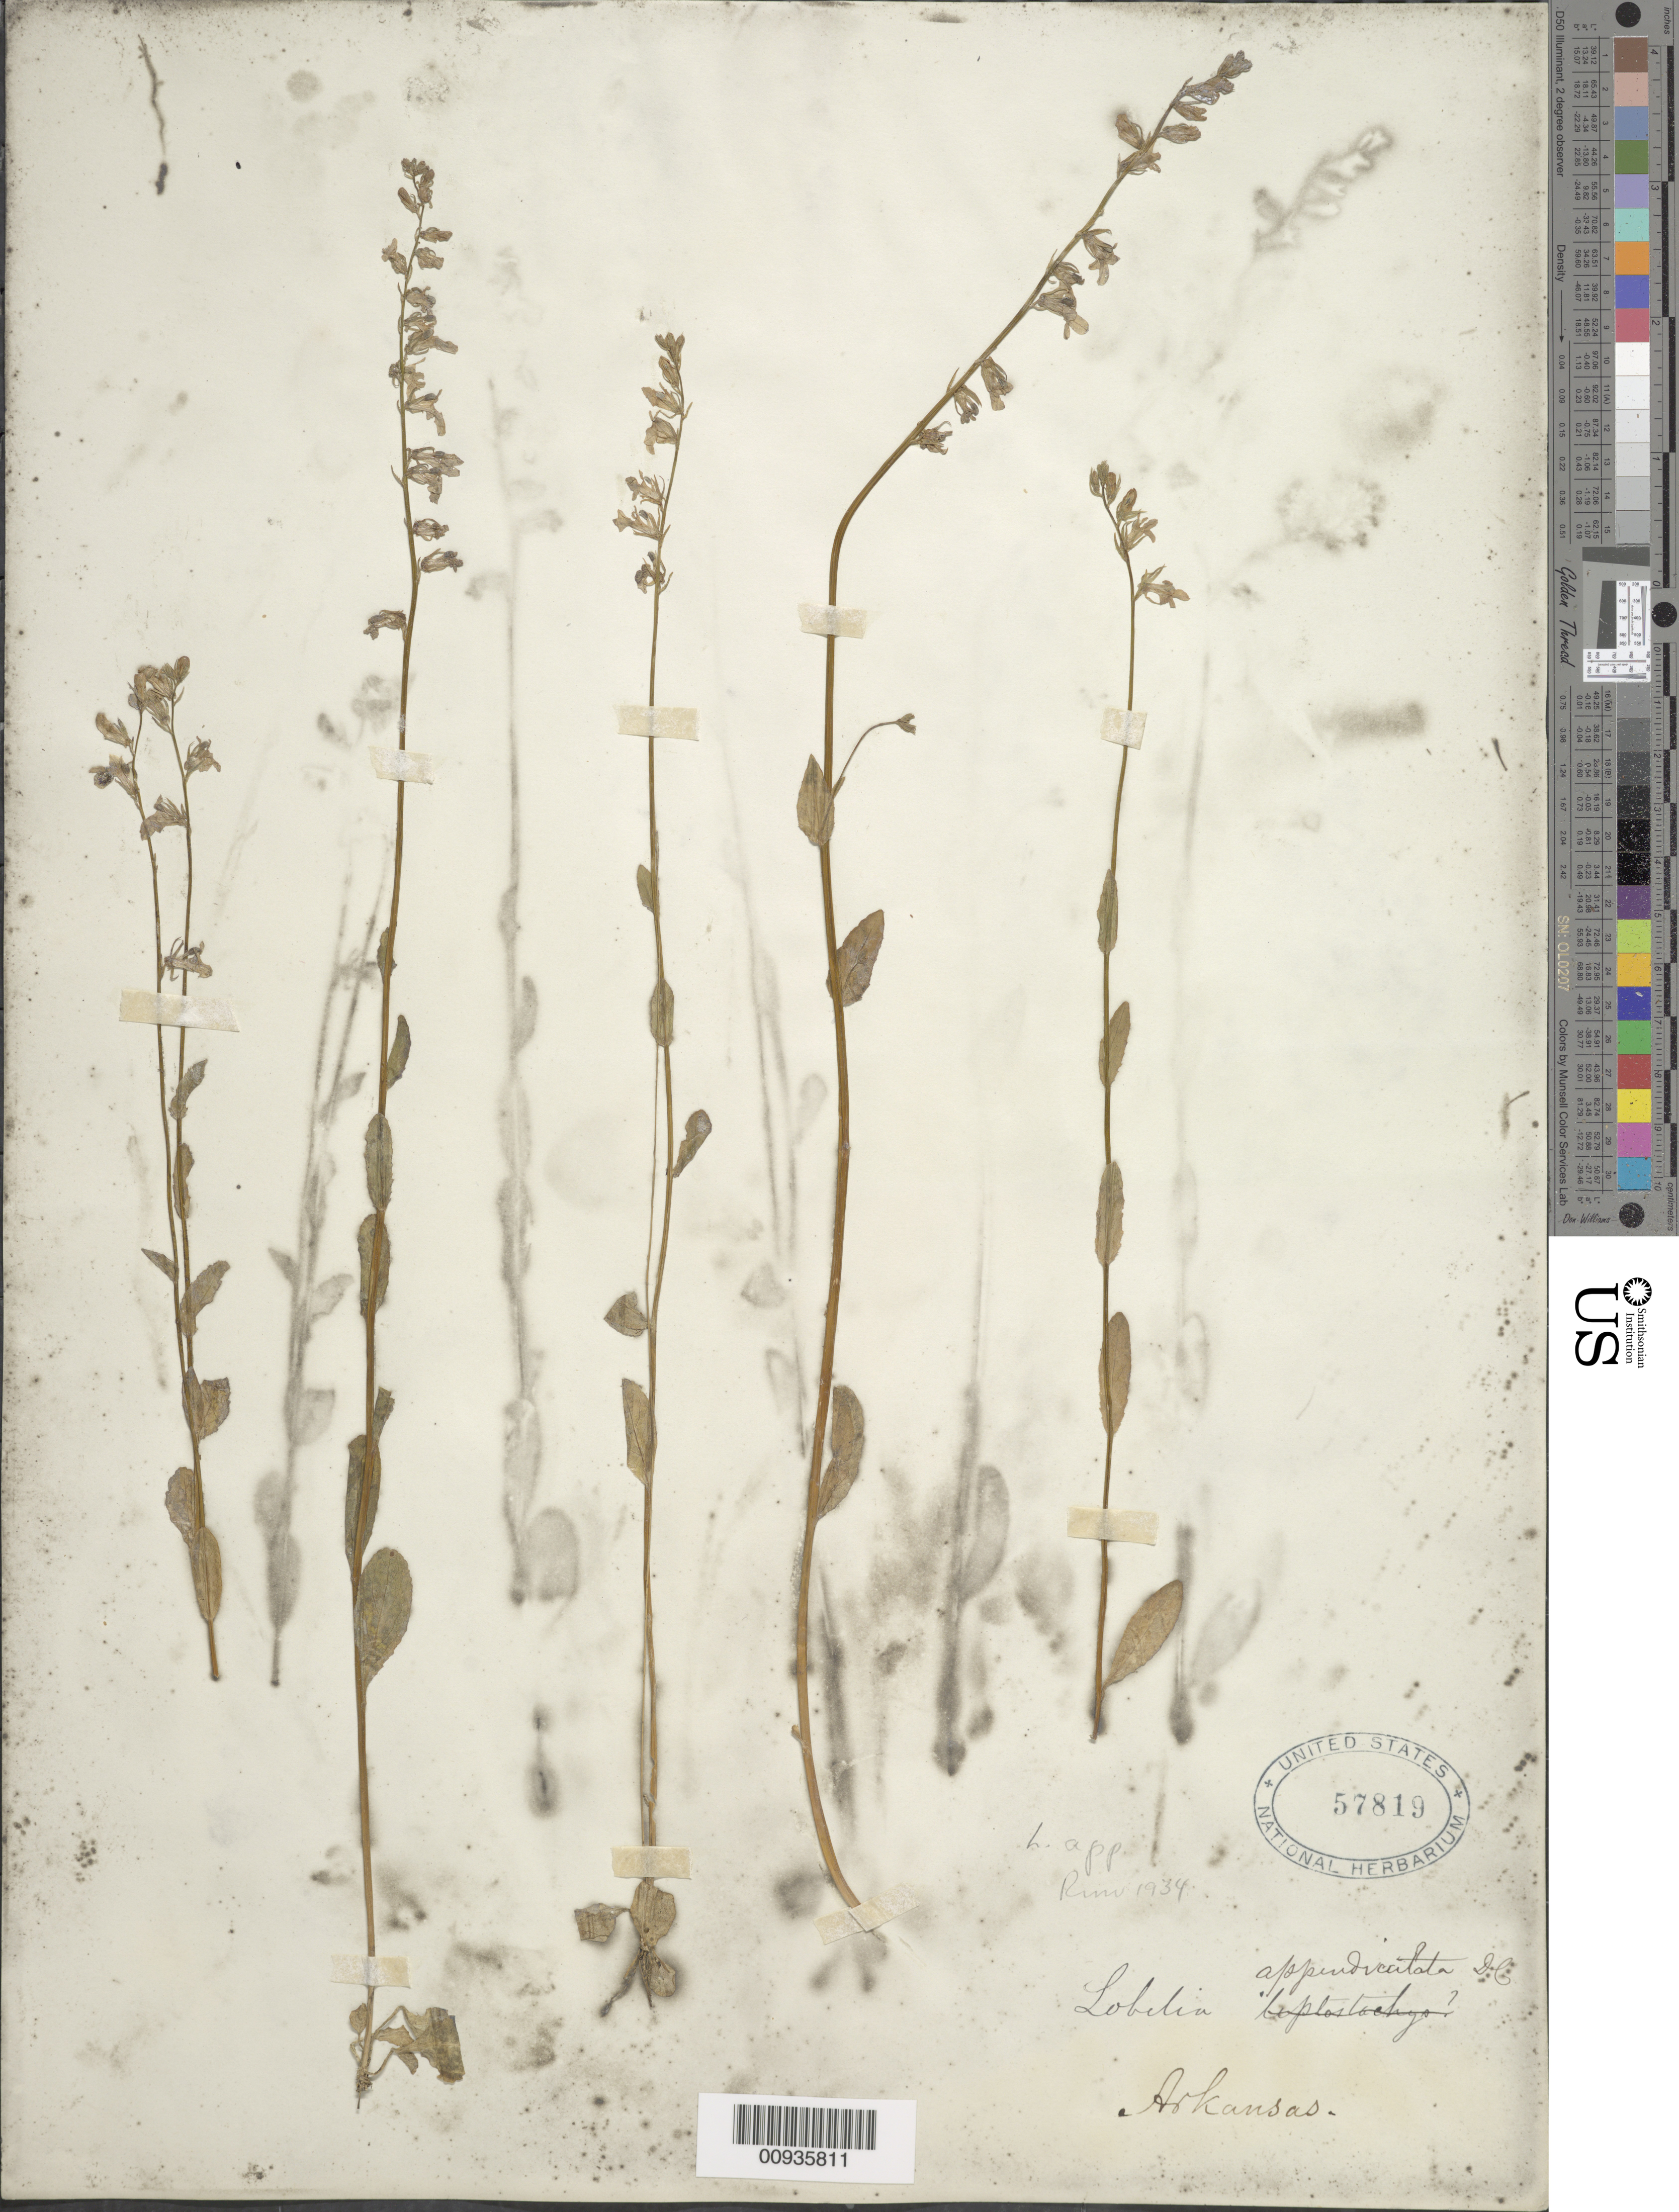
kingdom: Plantae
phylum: Tracheophyta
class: Magnoliopsida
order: Asterales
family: Campanulaceae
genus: Lobelia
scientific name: Lobelia appendiculata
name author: A. DC.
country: United States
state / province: Arkansas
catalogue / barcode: US 57819